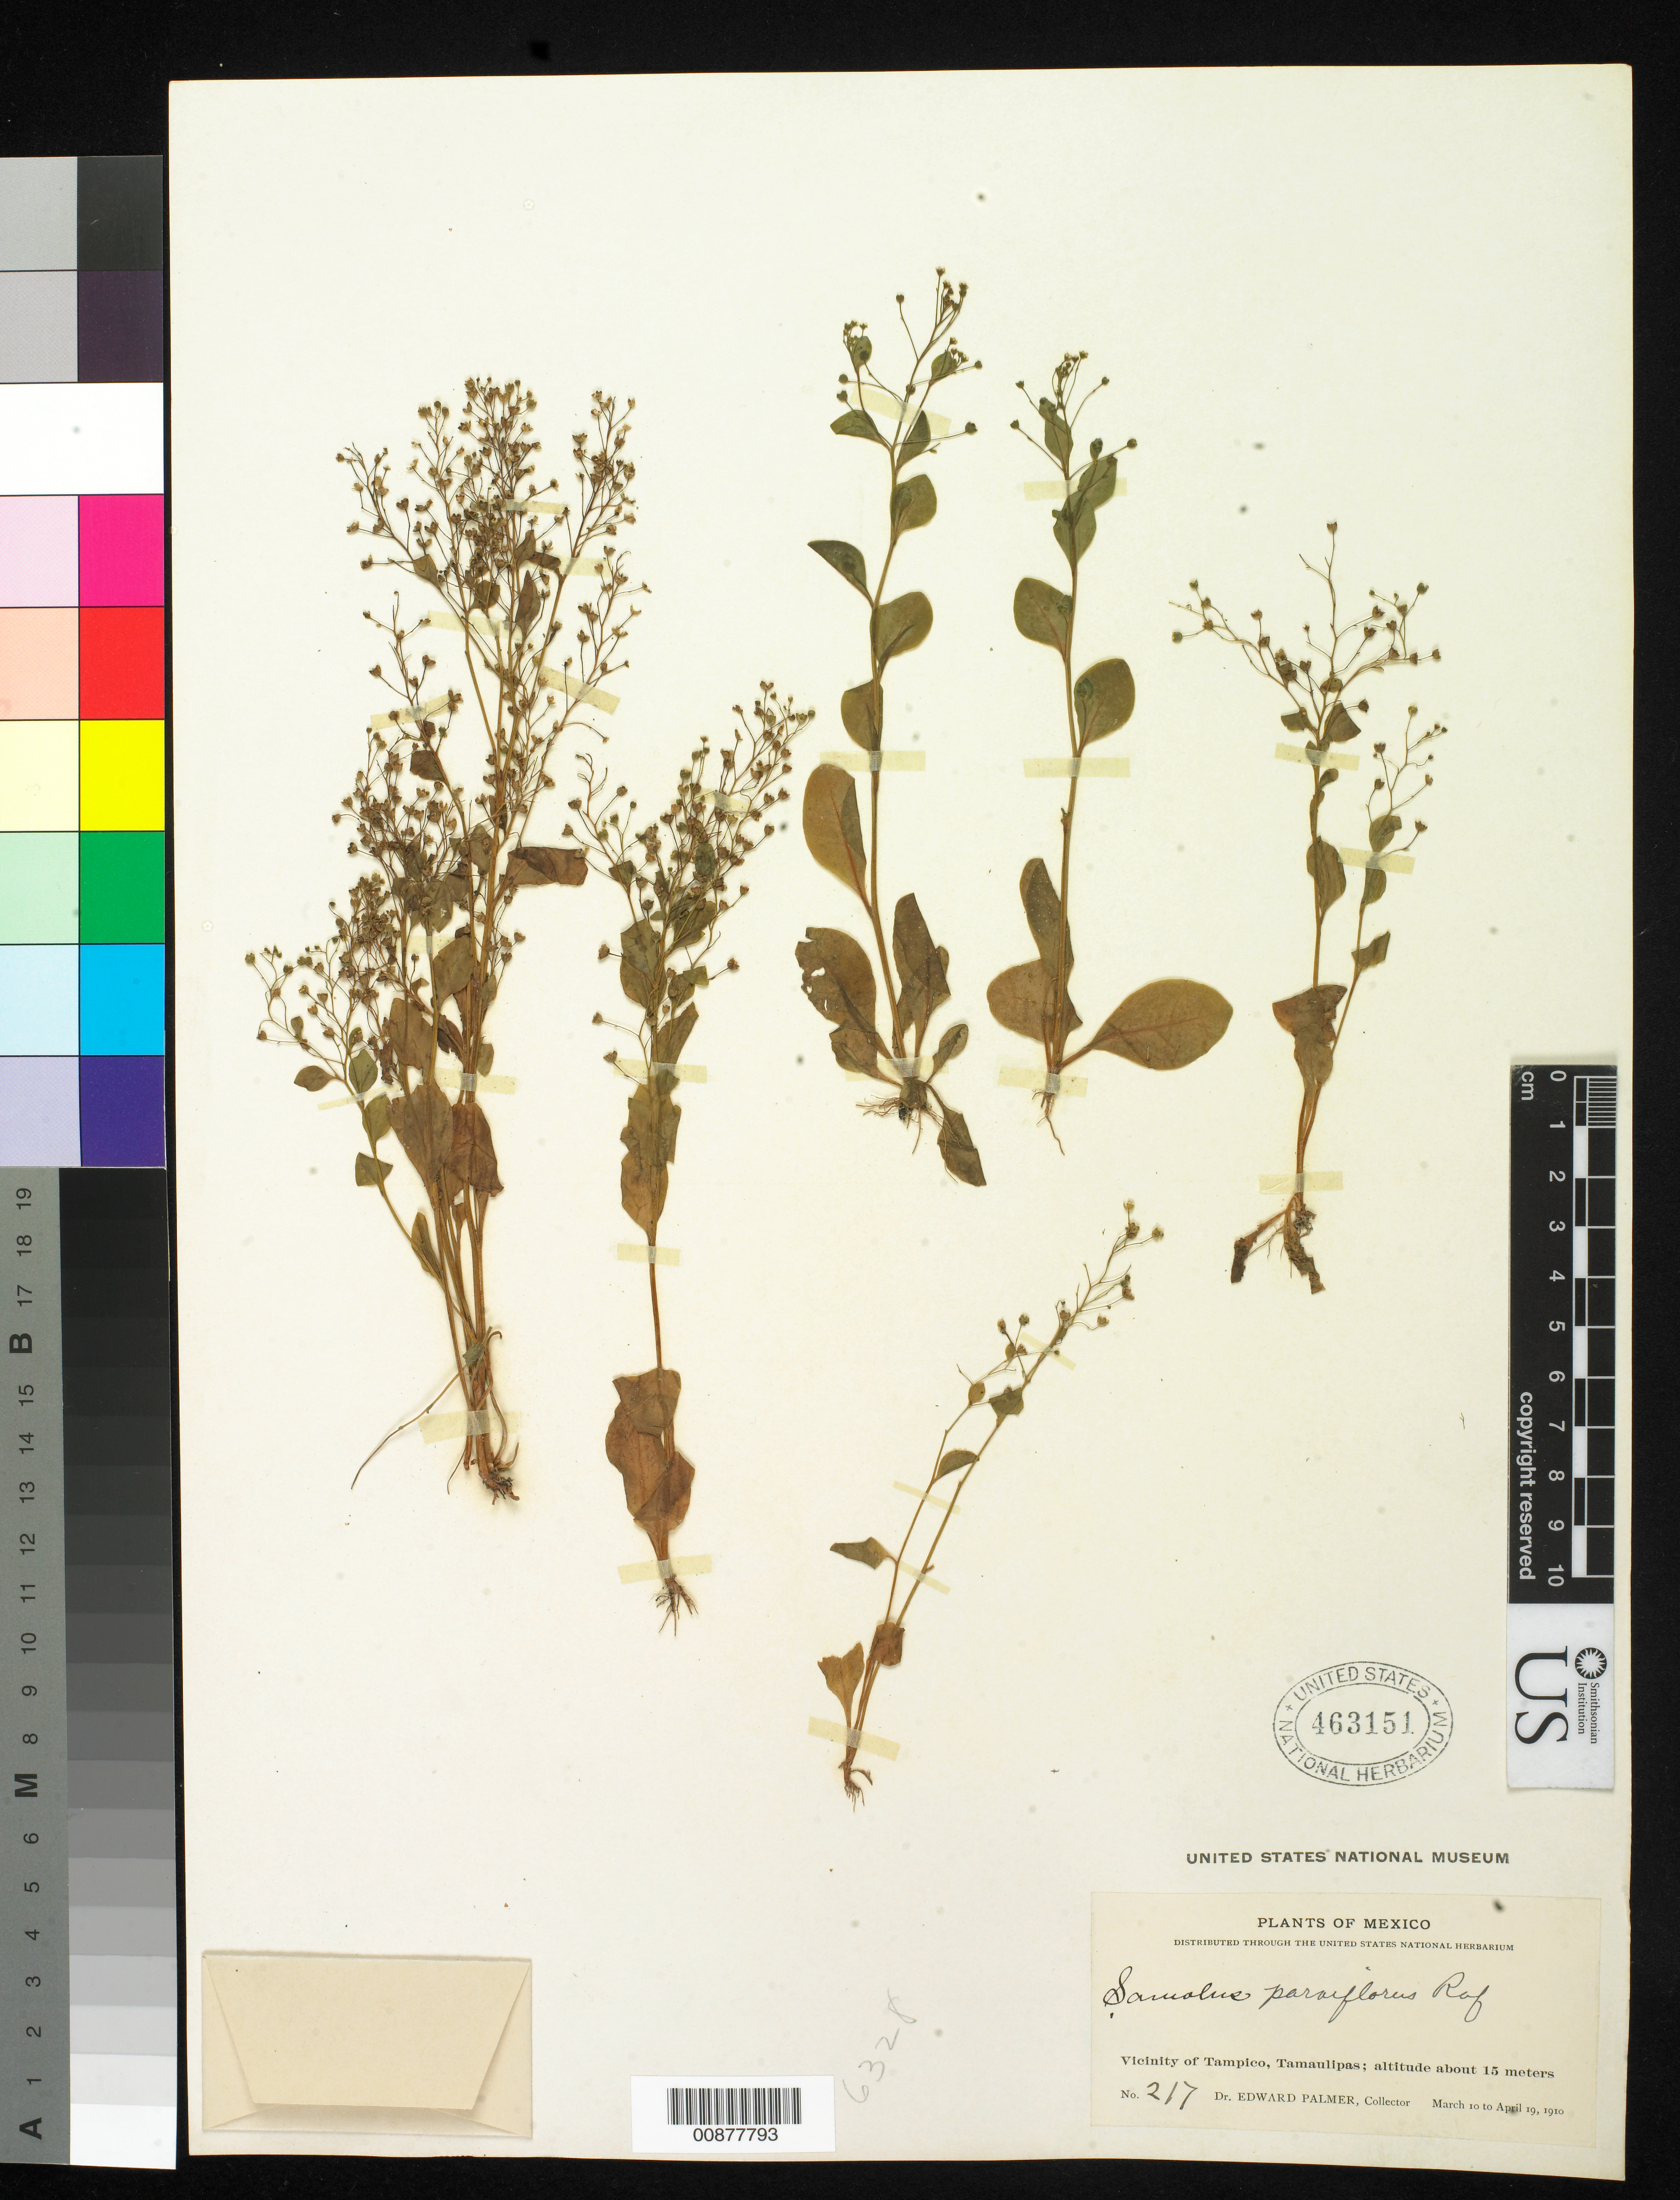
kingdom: Plantae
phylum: Tracheophyta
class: Magnoliopsida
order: Ericales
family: Primulaceae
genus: Samolus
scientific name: Samolus parviflorus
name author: Raf.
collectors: E. Palmer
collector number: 217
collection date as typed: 10 Mar 1910 to 19 Apr 1910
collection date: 1910-03-10/1910-04-19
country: Mexico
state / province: Tamaulipas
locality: Vicinity of Tampico, Tamaulipas.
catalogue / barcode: US 463151